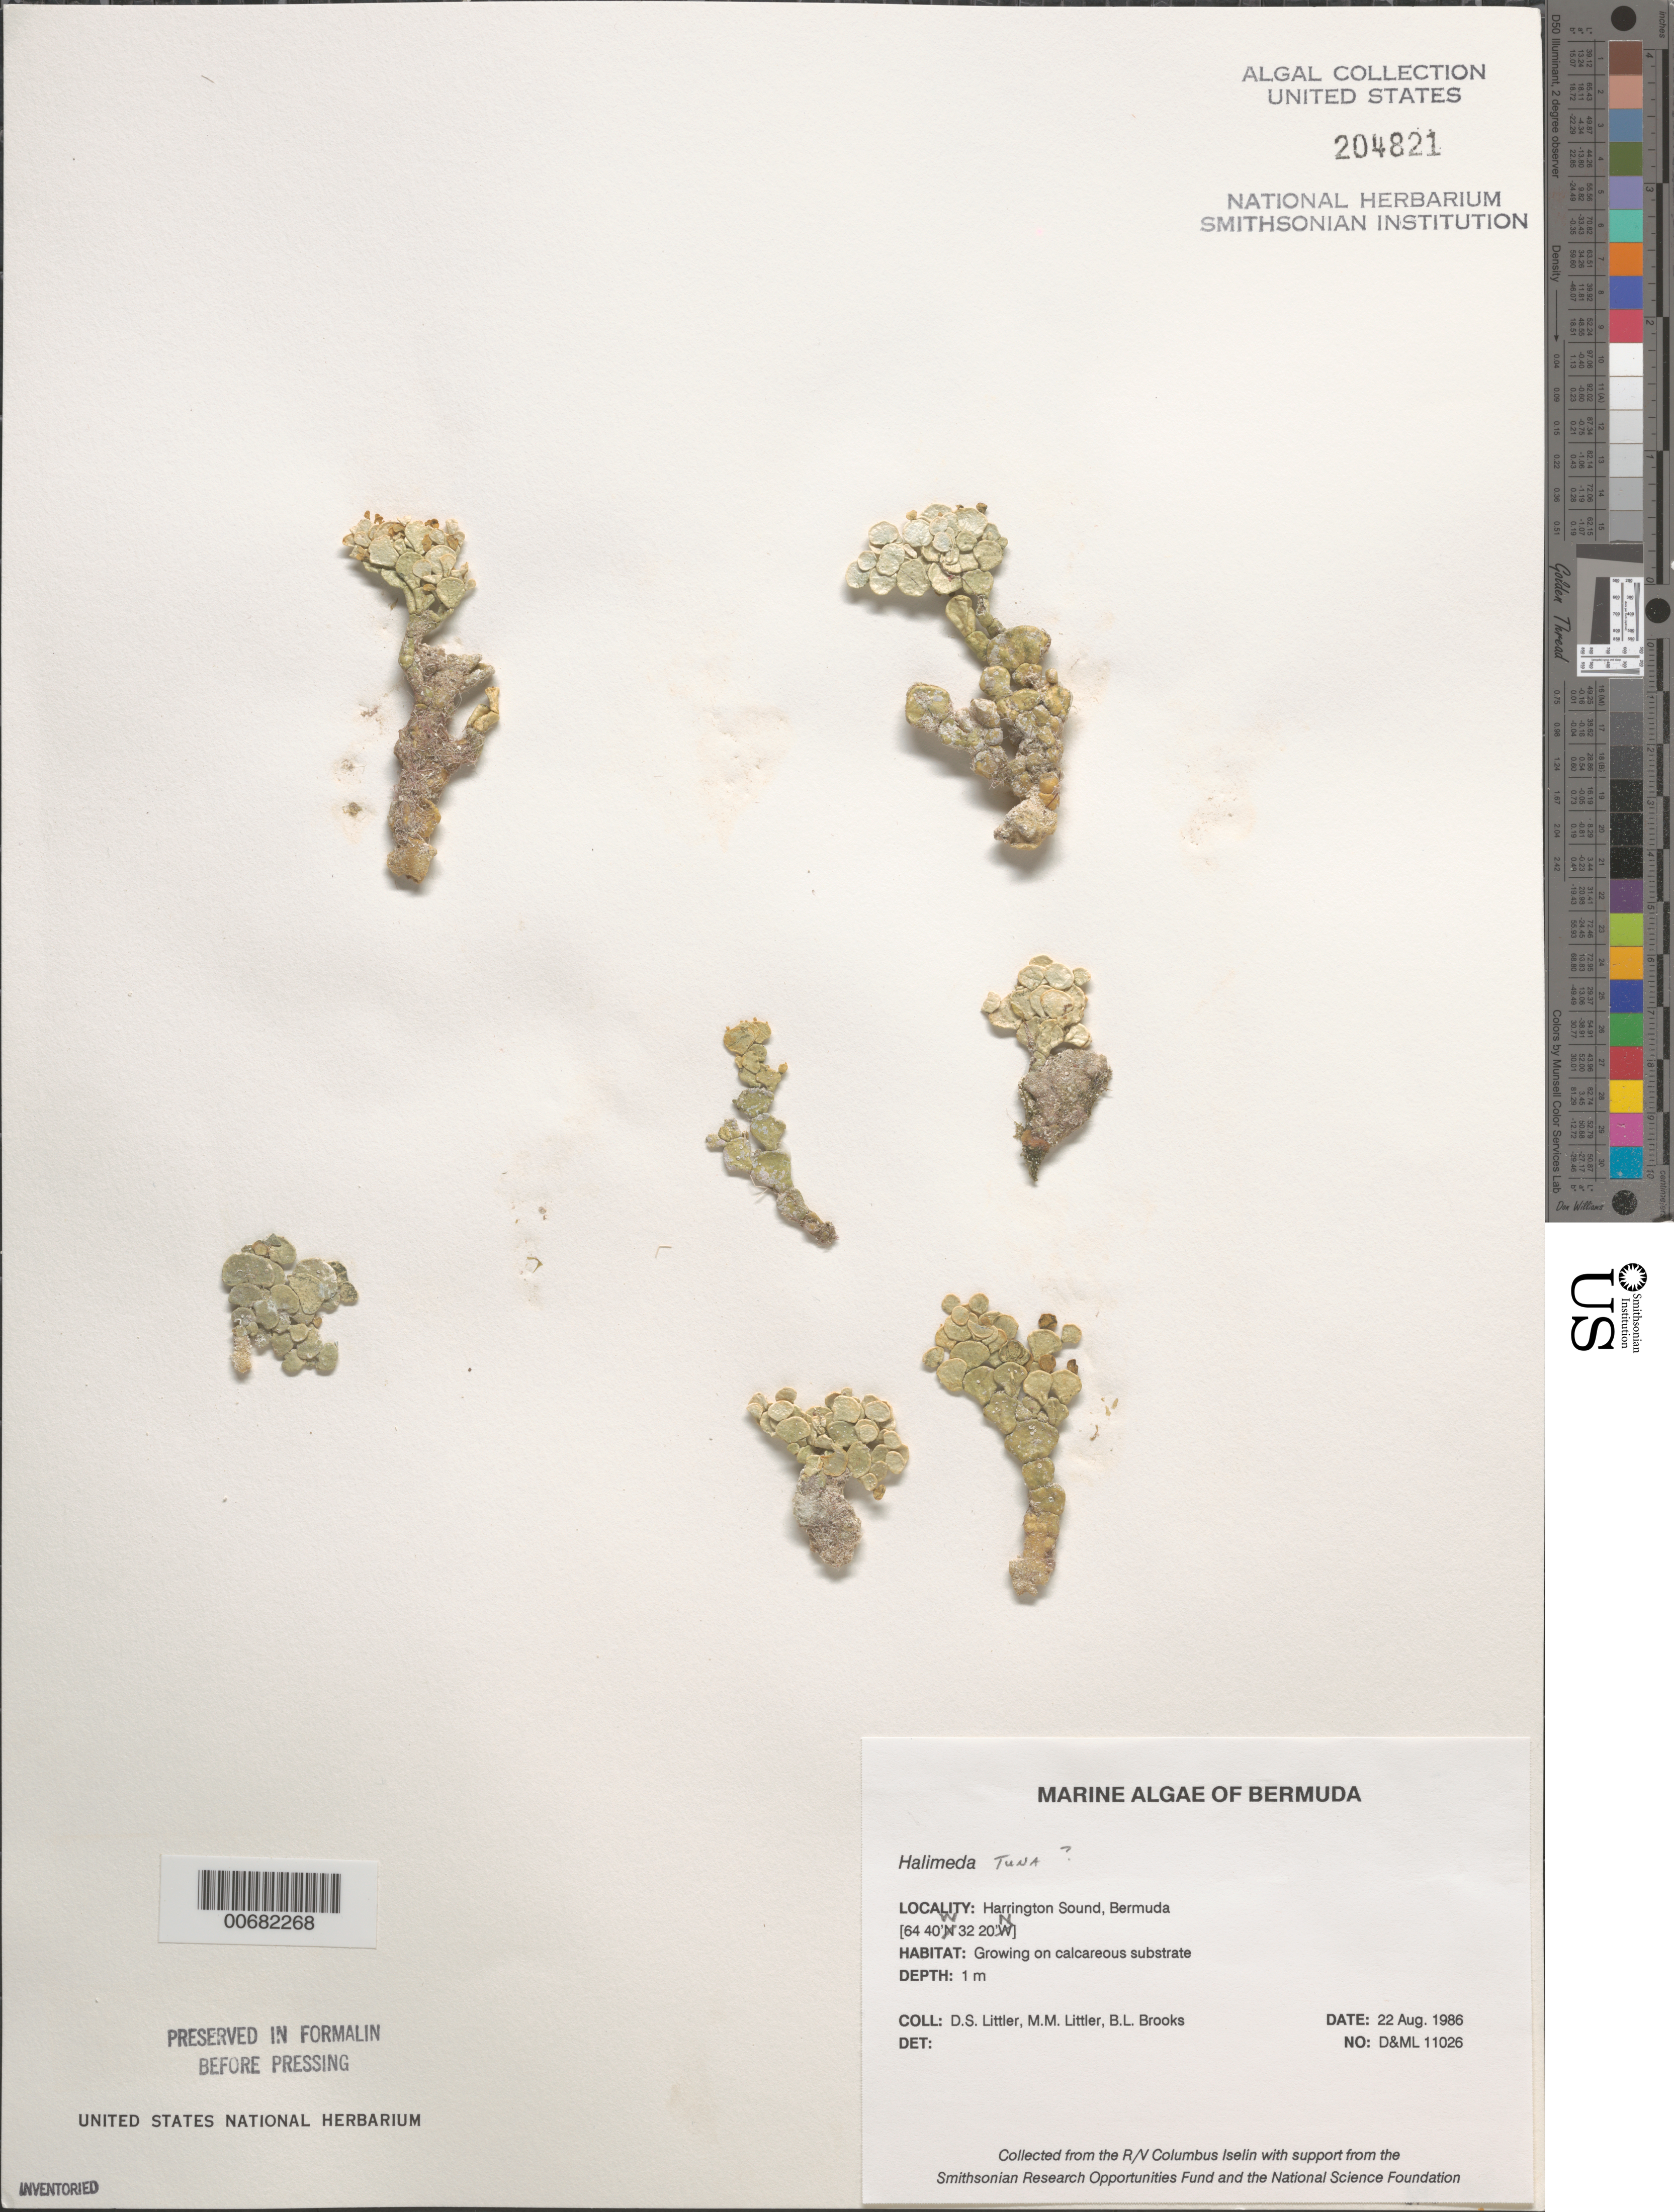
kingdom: Plantae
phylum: Chlorophyta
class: Ulvophyceae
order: Bryopsidales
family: Halimedaceae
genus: Halimeda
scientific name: Halimeda tuna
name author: (J. Ellis & Sol.) J.V.Lamouroux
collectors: D. S. Littler, M. M. Littler & B. Brooks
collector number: D&ML 11026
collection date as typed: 22 Aug 1986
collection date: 1986-08-22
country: Bermuda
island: Bermuda Island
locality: Harrington Sound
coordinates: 32 20' N, 64 40' W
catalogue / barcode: US 204821